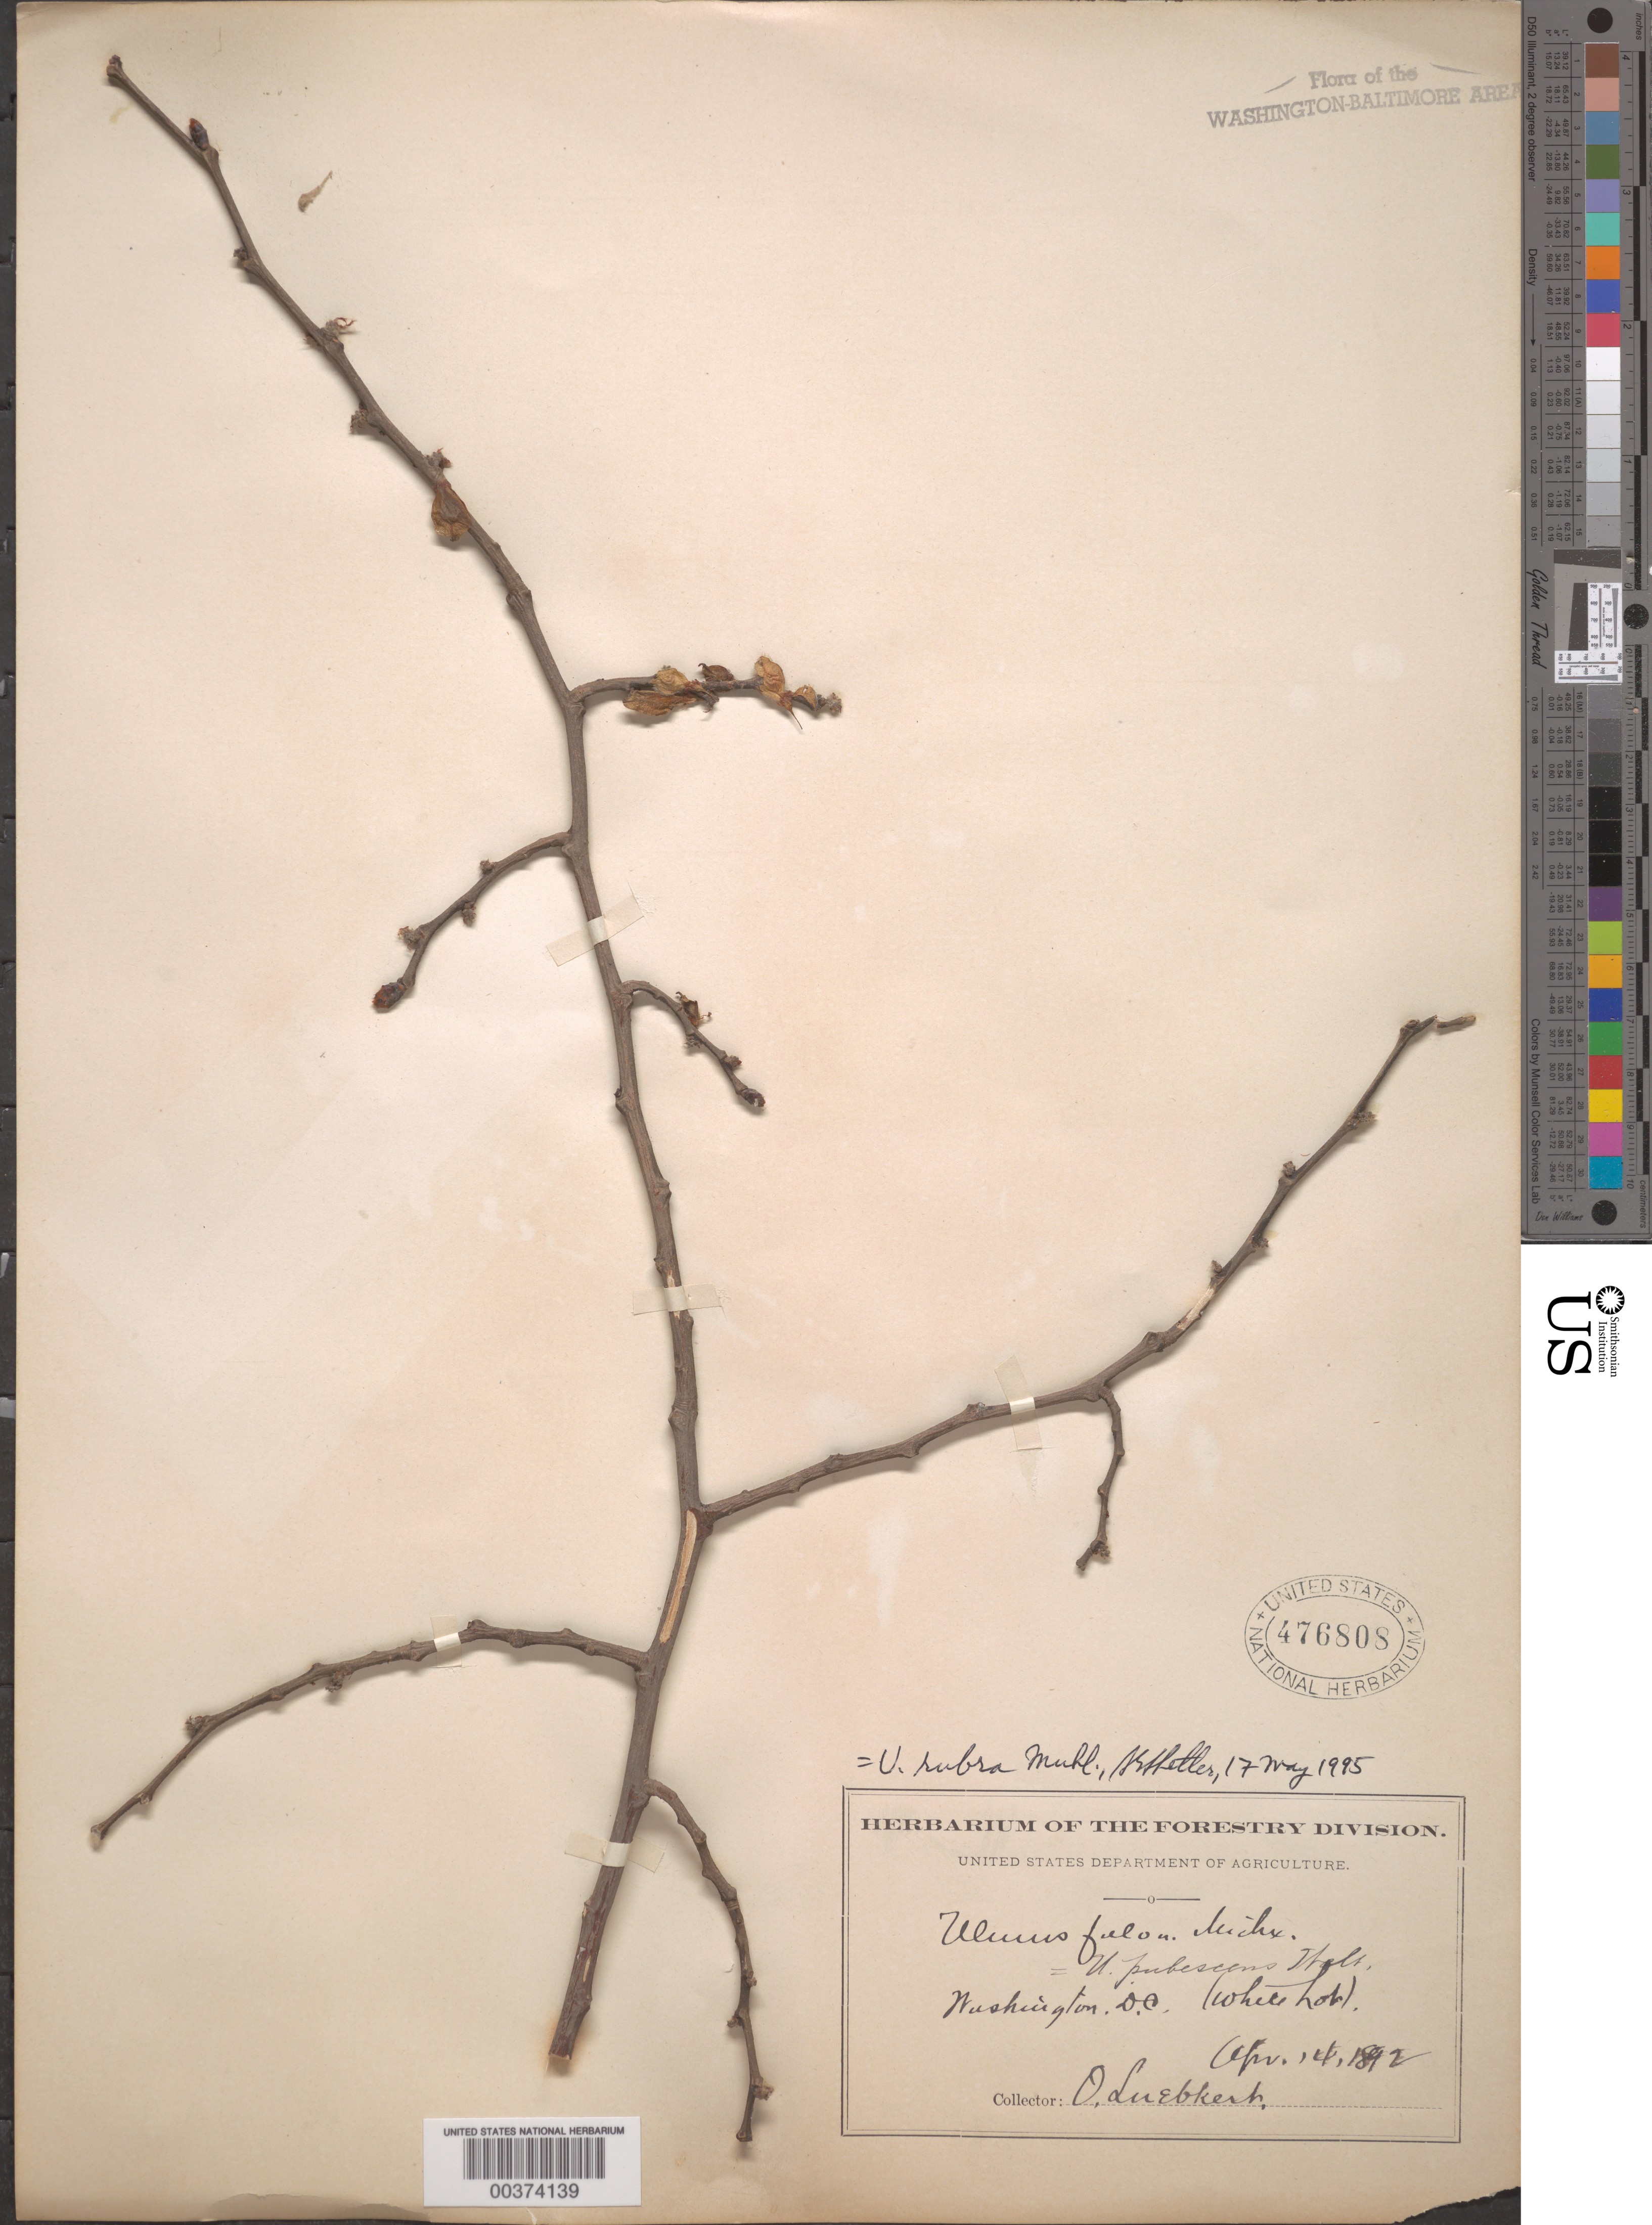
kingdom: Plantae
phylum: Tracheophyta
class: Magnoliopsida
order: Rosales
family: Ulmaceae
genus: Ulmus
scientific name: Ulmus rubra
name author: Muhl.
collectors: O. Luebkert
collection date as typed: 14 Apr 1892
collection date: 1892-04-14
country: United States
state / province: District of Columbia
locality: White Lot, SW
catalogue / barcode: US 476808